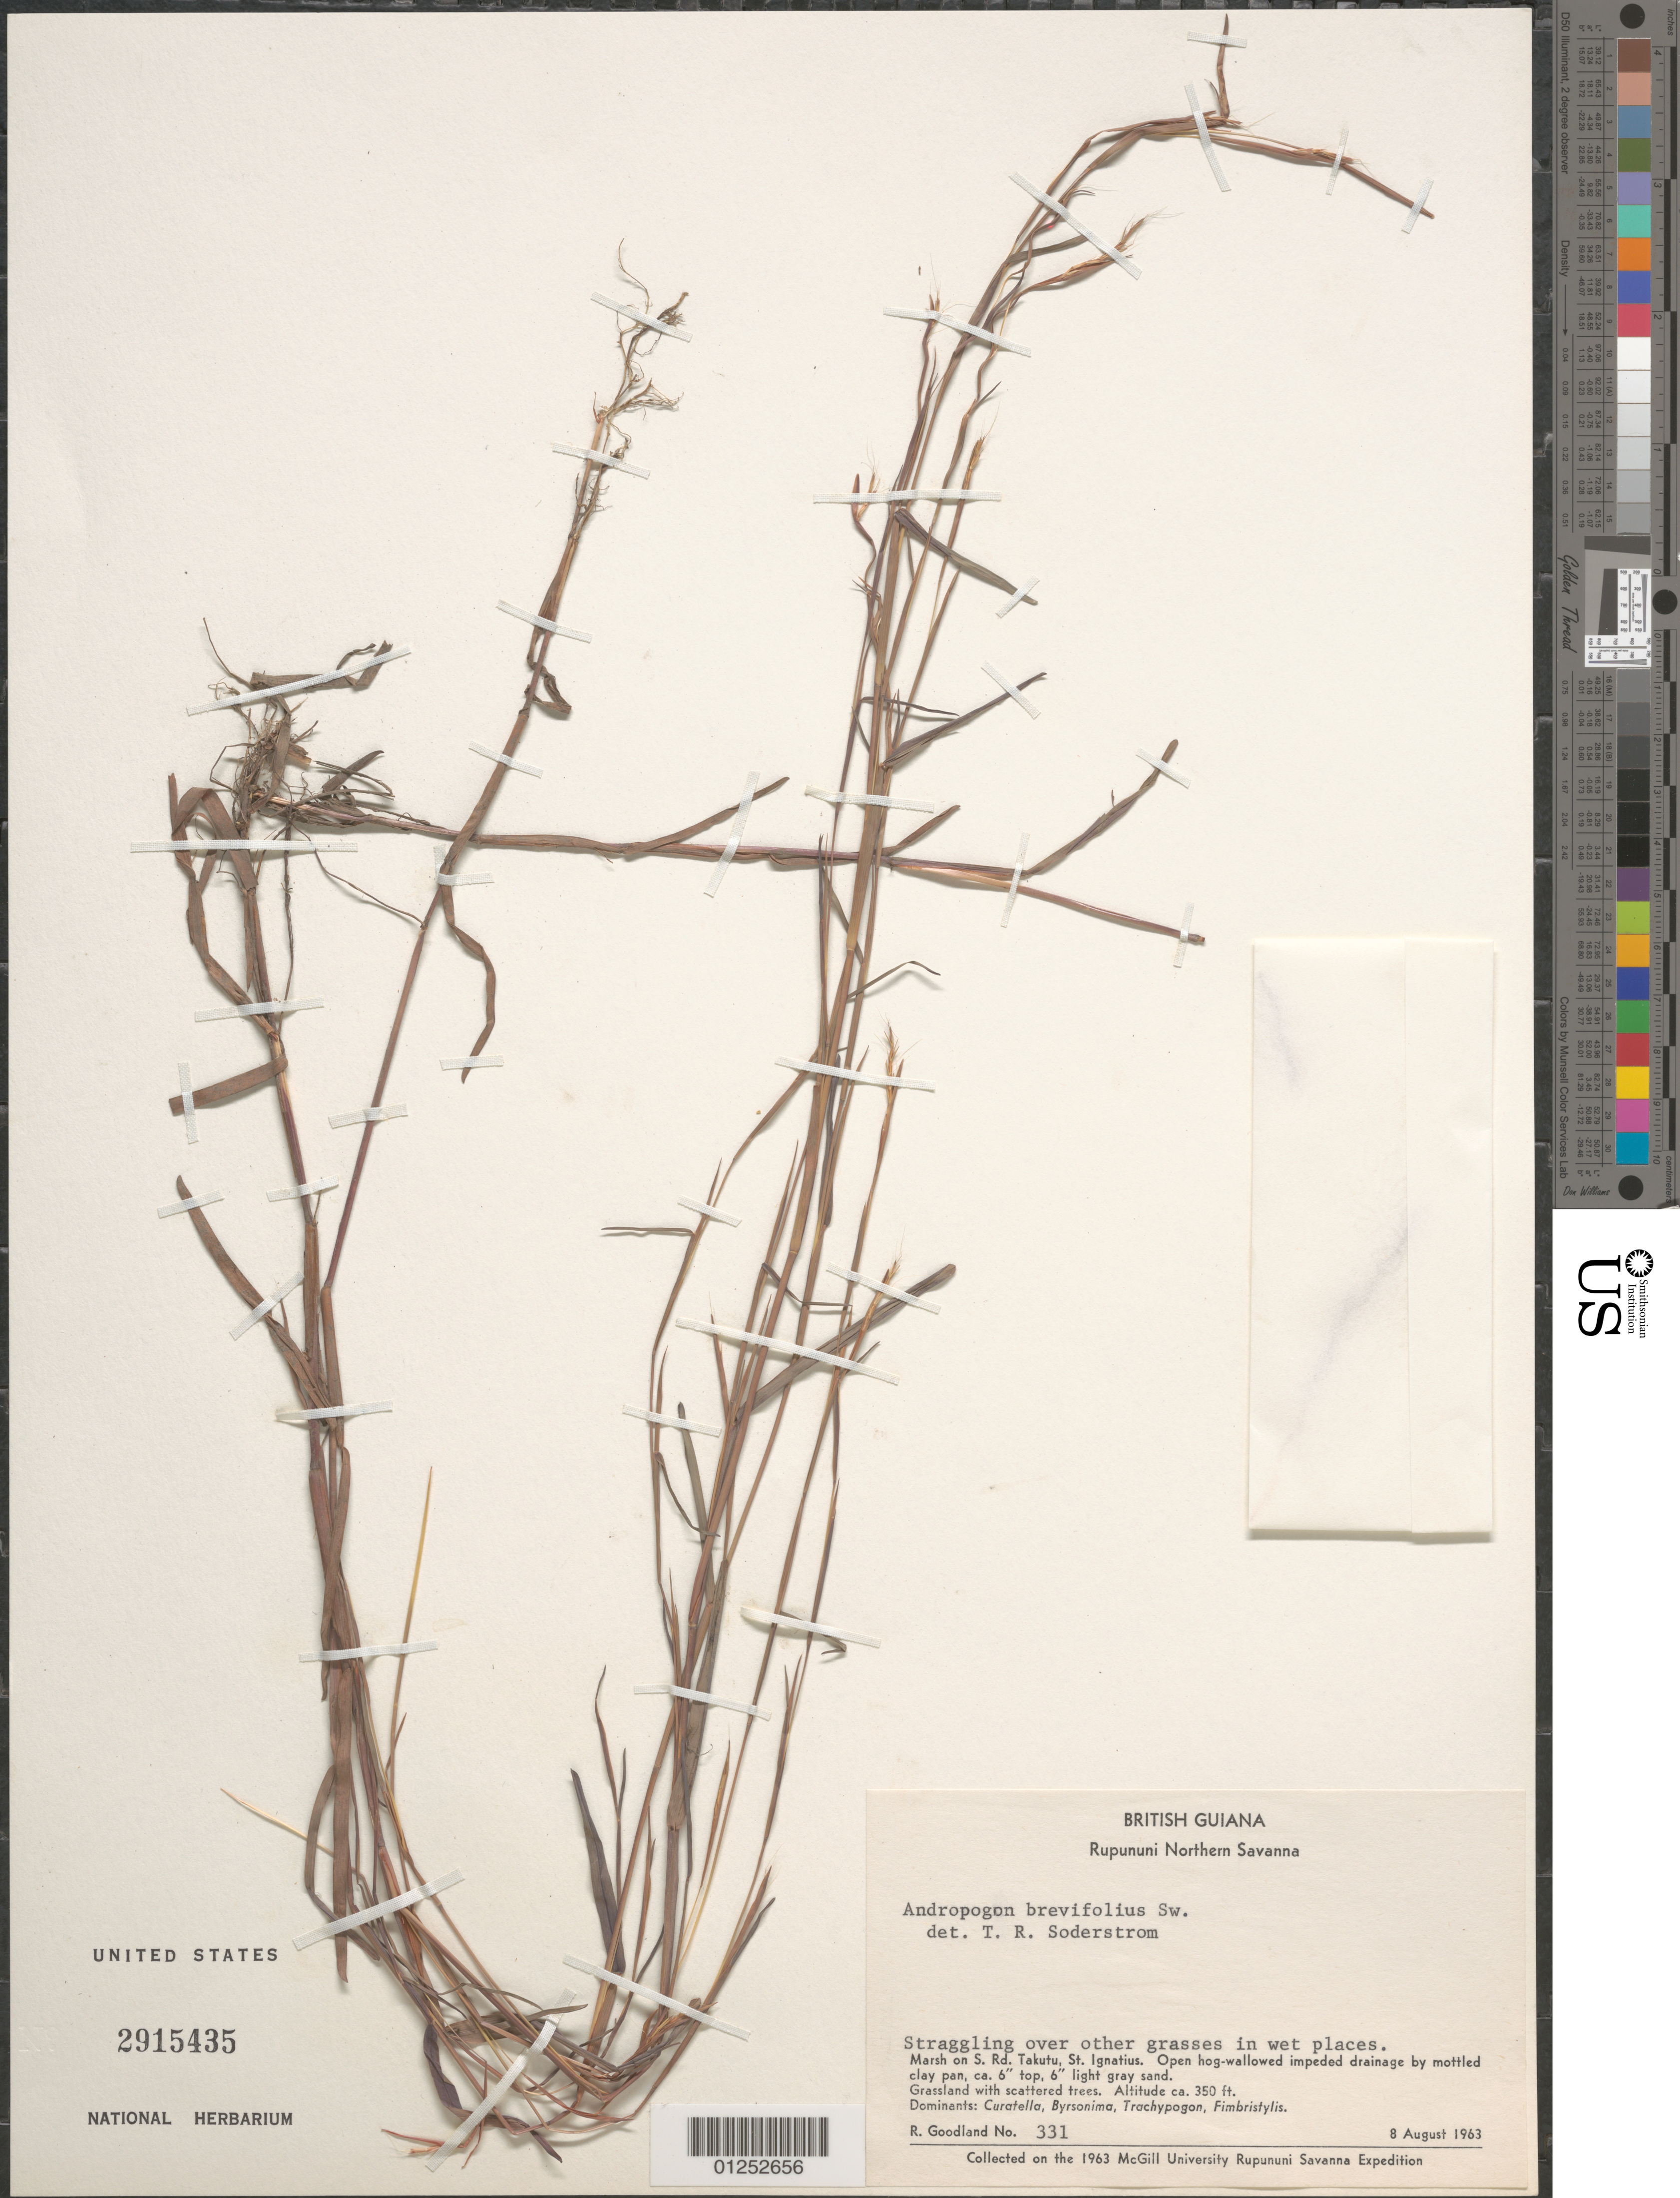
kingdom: Plantae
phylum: Tracheophyta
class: Liliopsida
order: Poales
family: Poaceae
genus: Andropogon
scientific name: Andropogon brevifolius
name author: Sw.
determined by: Soderstrom, T. R.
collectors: R. Goodland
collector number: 331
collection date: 1963-08-08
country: Guyana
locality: S. Rd. Takutu, St. Ignatius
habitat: Straggling over other grasses in wet places. Marsh. Open hog-wallowed impeded drainage by mottled clay pan, ca 6" top, 6" light gray sand. Grassland with scattered trees. Dominants: Curatella, Byrsonima, Trachypogon, Fimbristylis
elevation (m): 107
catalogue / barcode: US 2915435